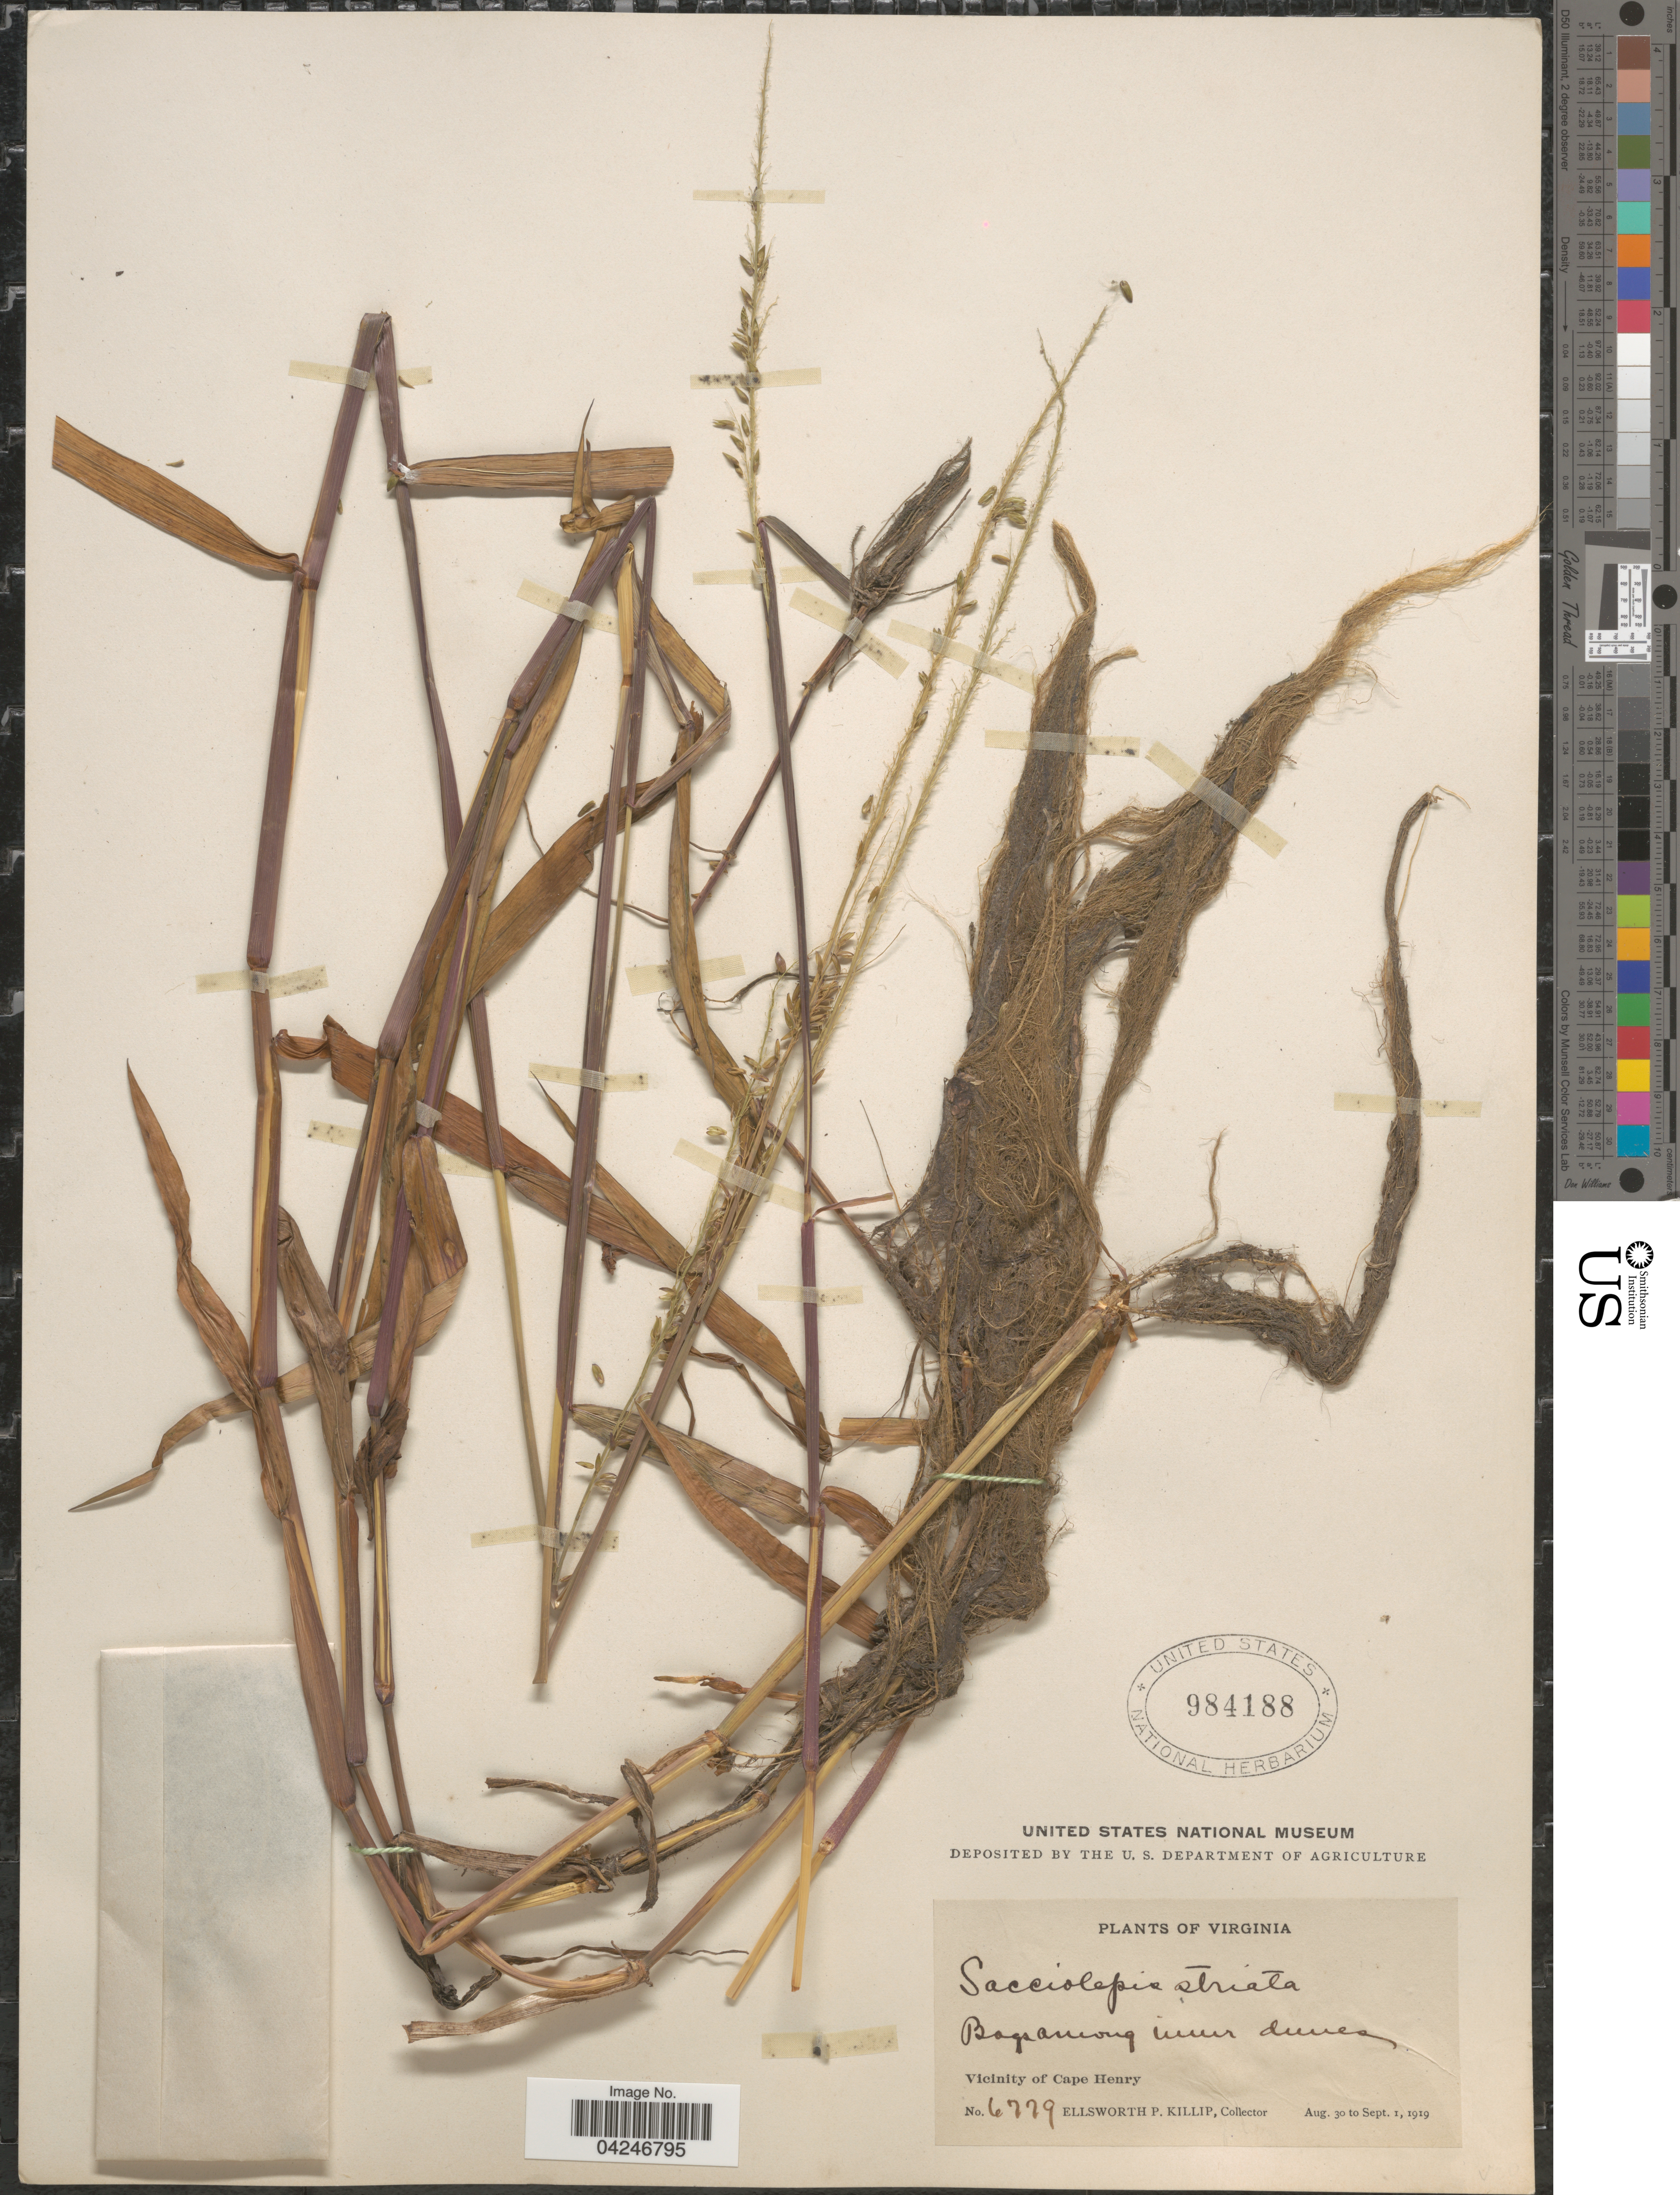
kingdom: Plantae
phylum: Tracheophyta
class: Liliopsida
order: Poales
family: Poaceae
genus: Sacciolepis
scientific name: Sacciolepis striata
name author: (L.) Nash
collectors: E. P. Killip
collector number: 6779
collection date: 1919-08-30/1919-09-01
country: United States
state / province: Virginia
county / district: City of Virginia Beach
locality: Vicinity of Cape Henry.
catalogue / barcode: US 984188